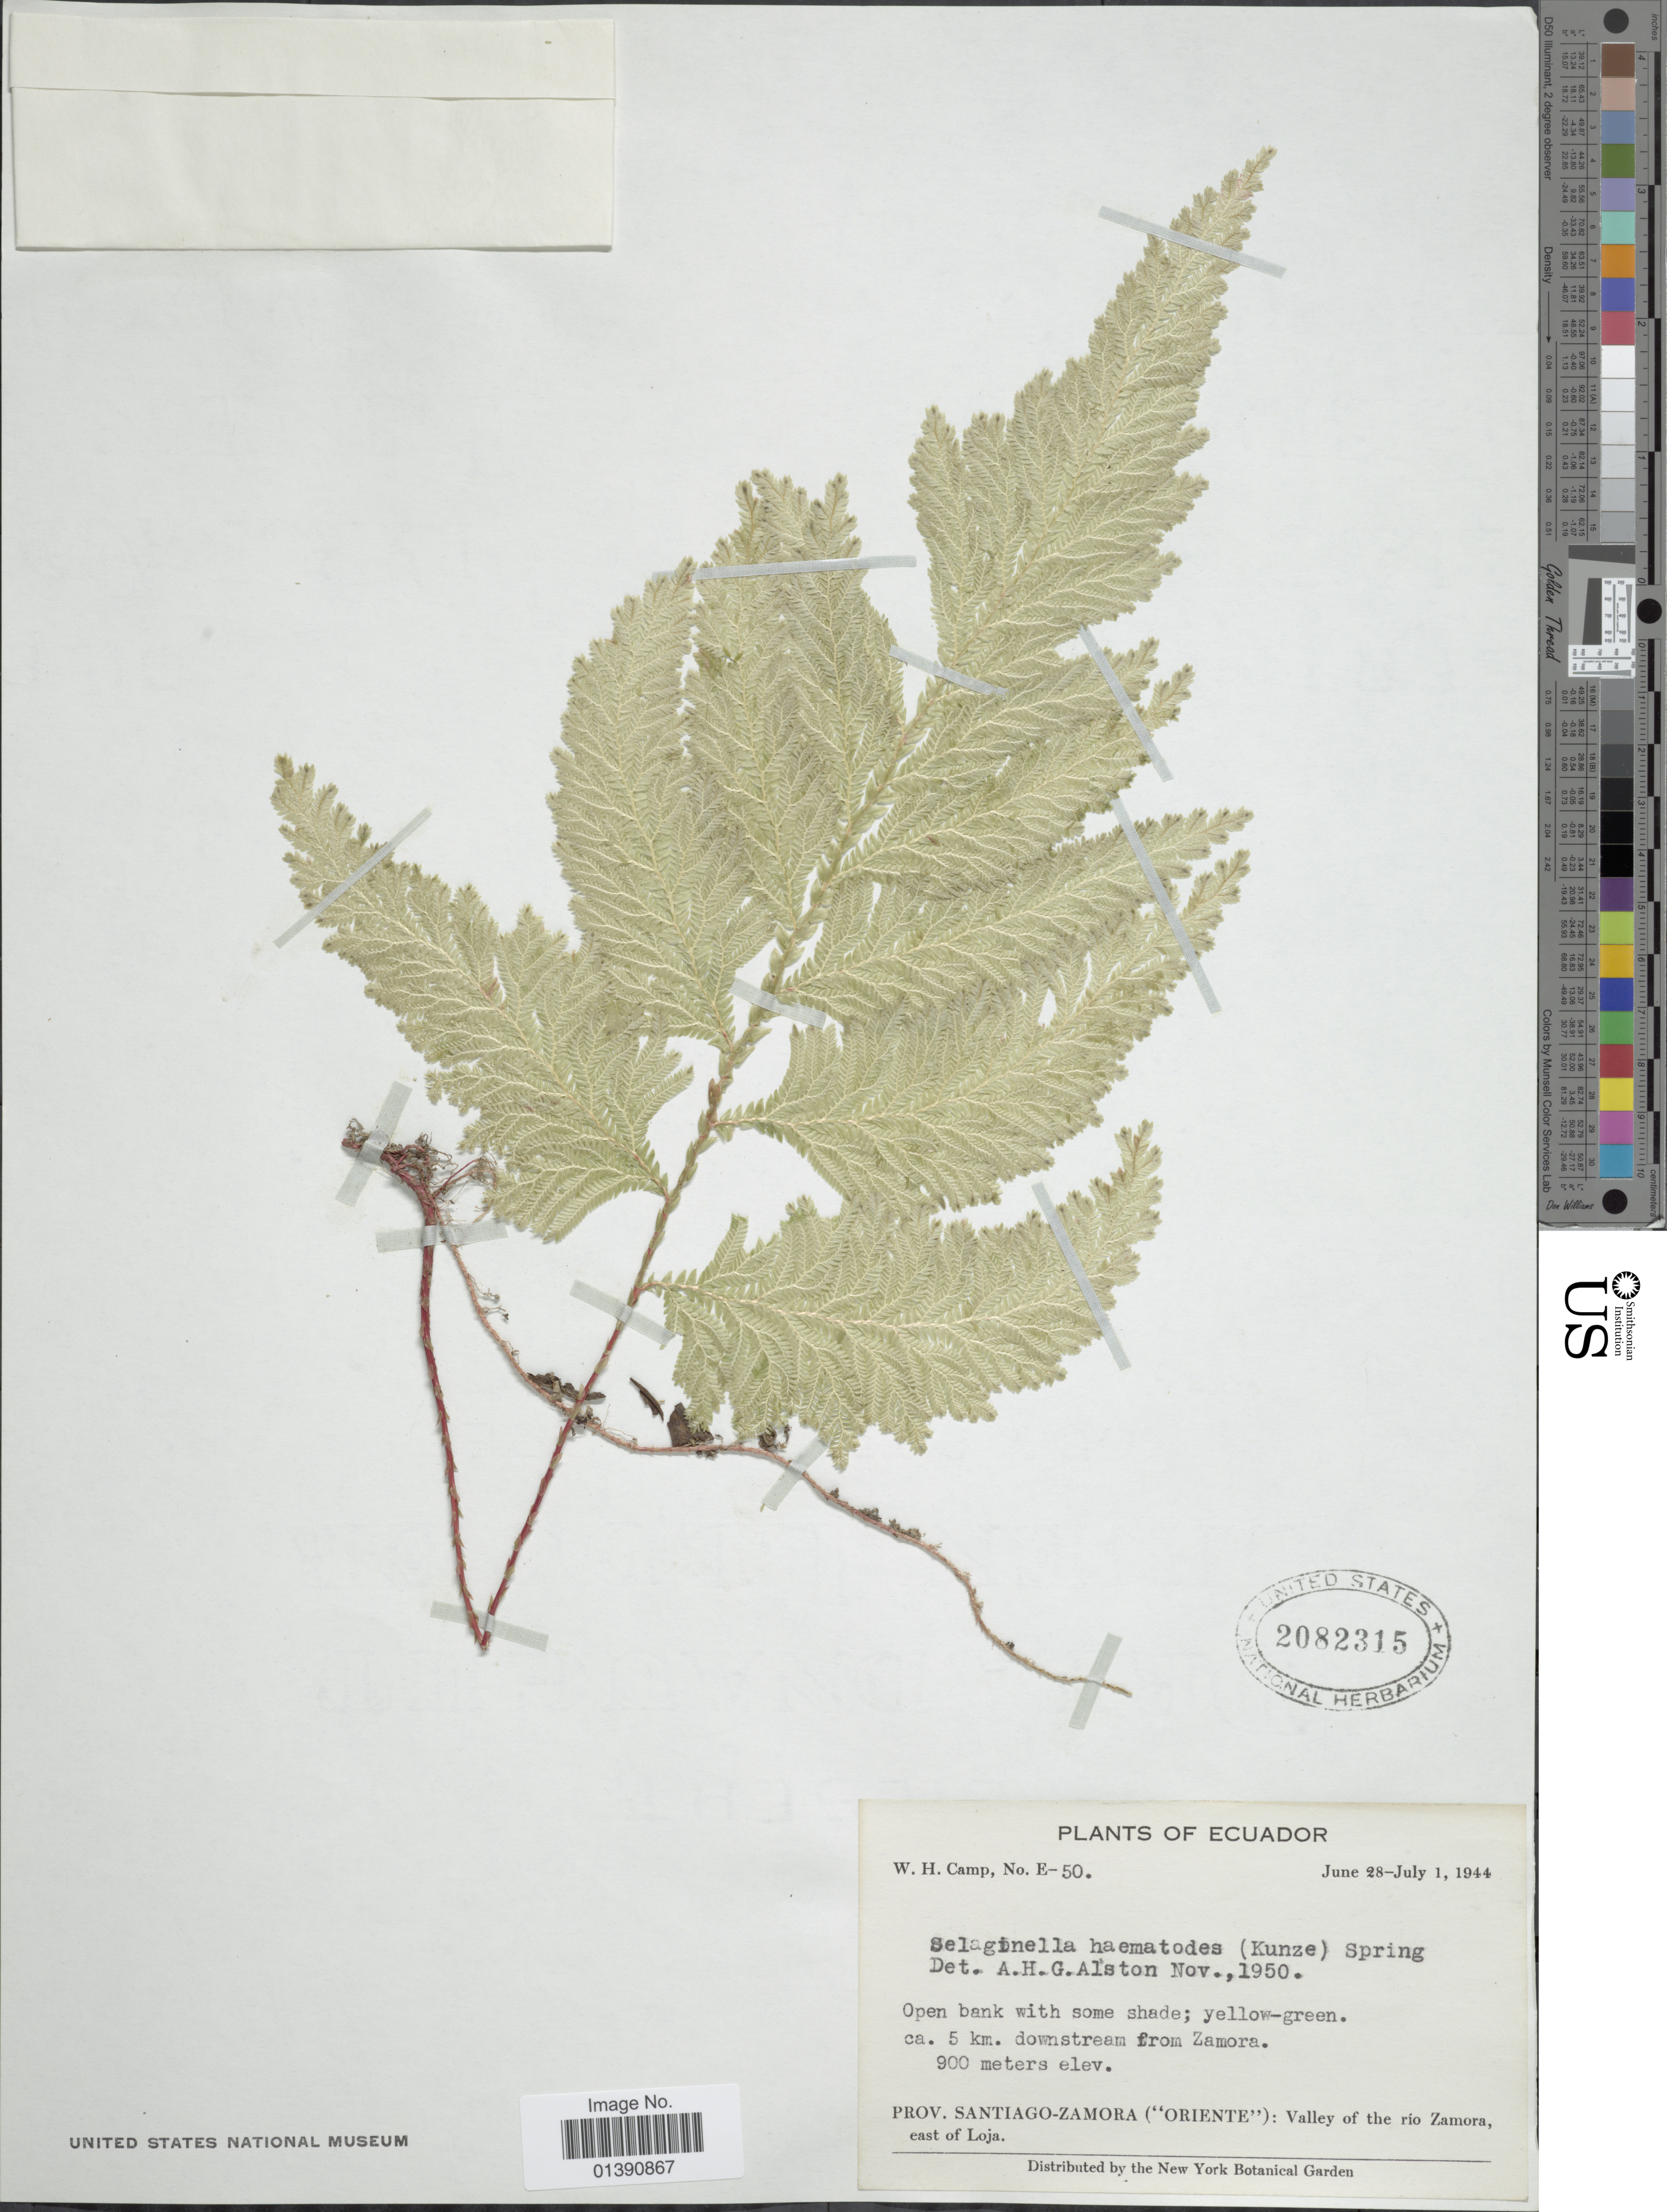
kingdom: Plantae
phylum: Tracheophyta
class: Lycopodiopsida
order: Selaginellales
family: Selaginellaceae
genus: Selaginella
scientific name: Selaginella haematodes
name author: (Kunze) Spring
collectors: W. H. Camp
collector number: E-50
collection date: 1944-06-28/1944-07-01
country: Ecuador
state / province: Loja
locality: Ca 5 km. downstream from Zamora, prov. Santiago-Zamora ('Oriente'): valley of the rio Zamora, east of LOja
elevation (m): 900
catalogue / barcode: US 2082315